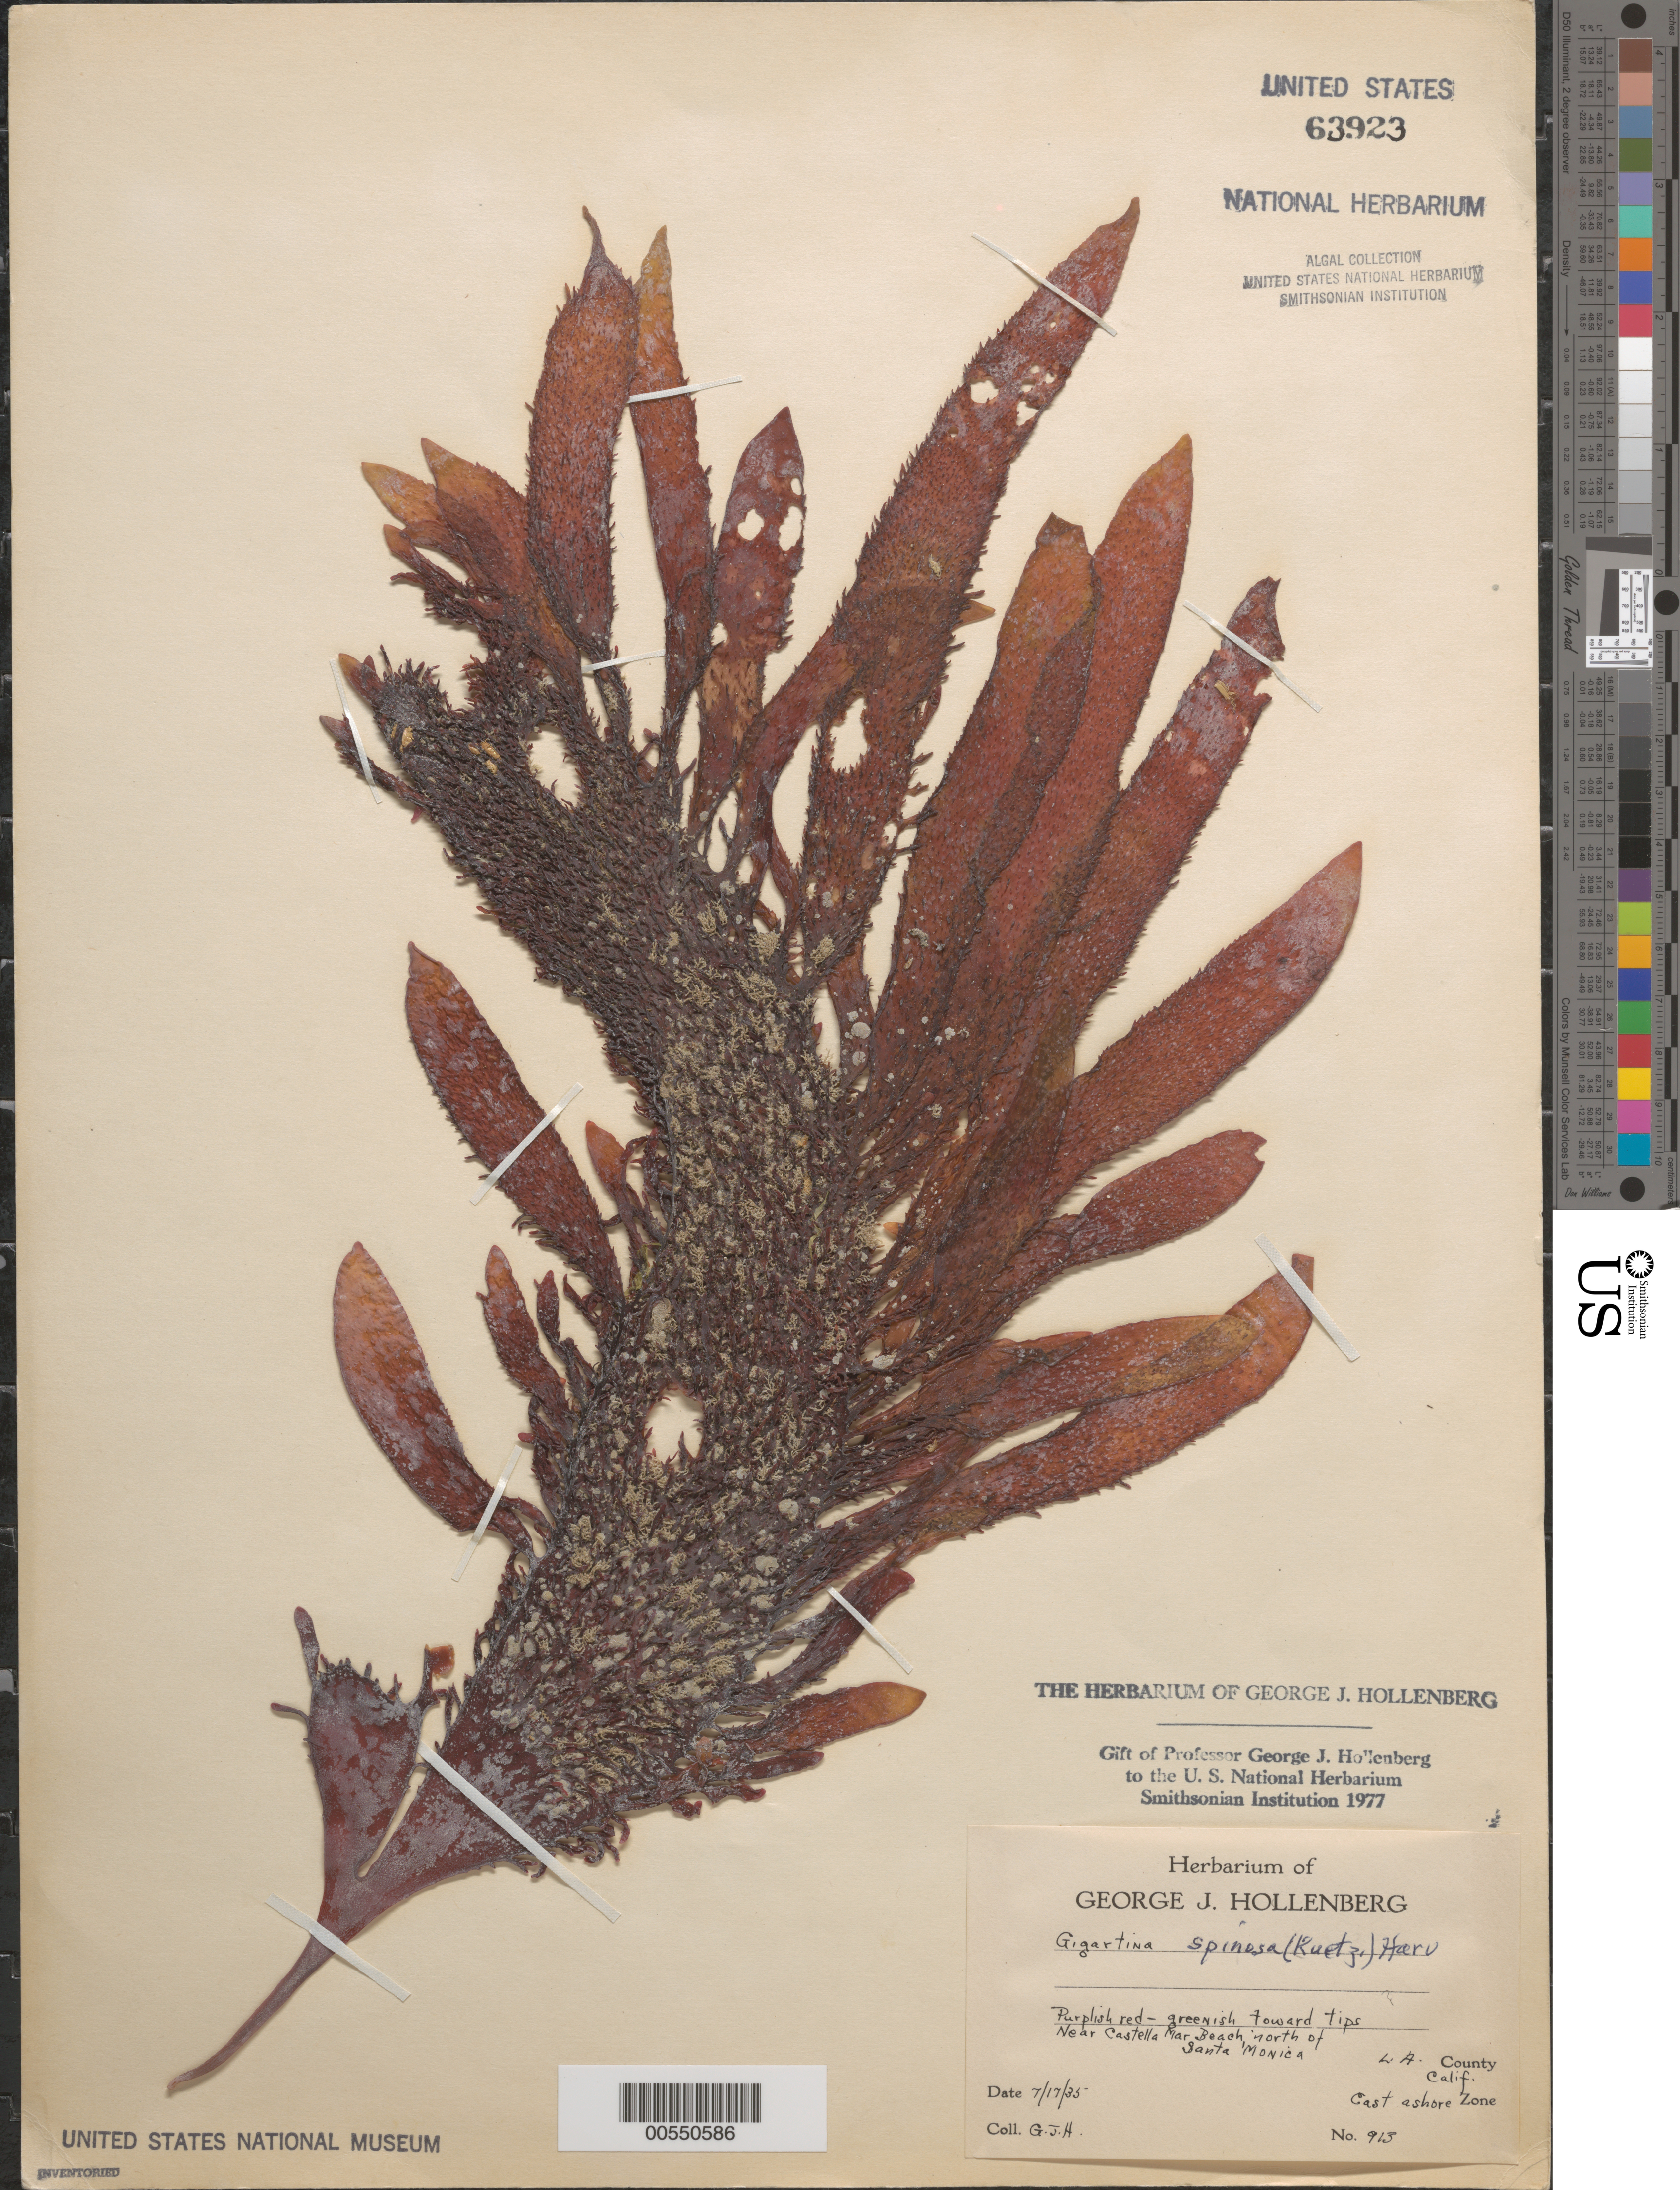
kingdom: Plantae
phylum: Rhodophyta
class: Florideophyceae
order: Gigartinales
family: Gigartinaceae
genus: Chondracanthus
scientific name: Chondracanthus spinosus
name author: (Kütz.) Guiry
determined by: Algae name updating Project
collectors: G. Hollenberg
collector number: GJH 913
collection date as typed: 17 Jul 1935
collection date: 1935-07-17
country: United States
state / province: California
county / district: Los Angeles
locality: Near Castle Mar Beach, north of Santa Monica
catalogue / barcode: US 63923